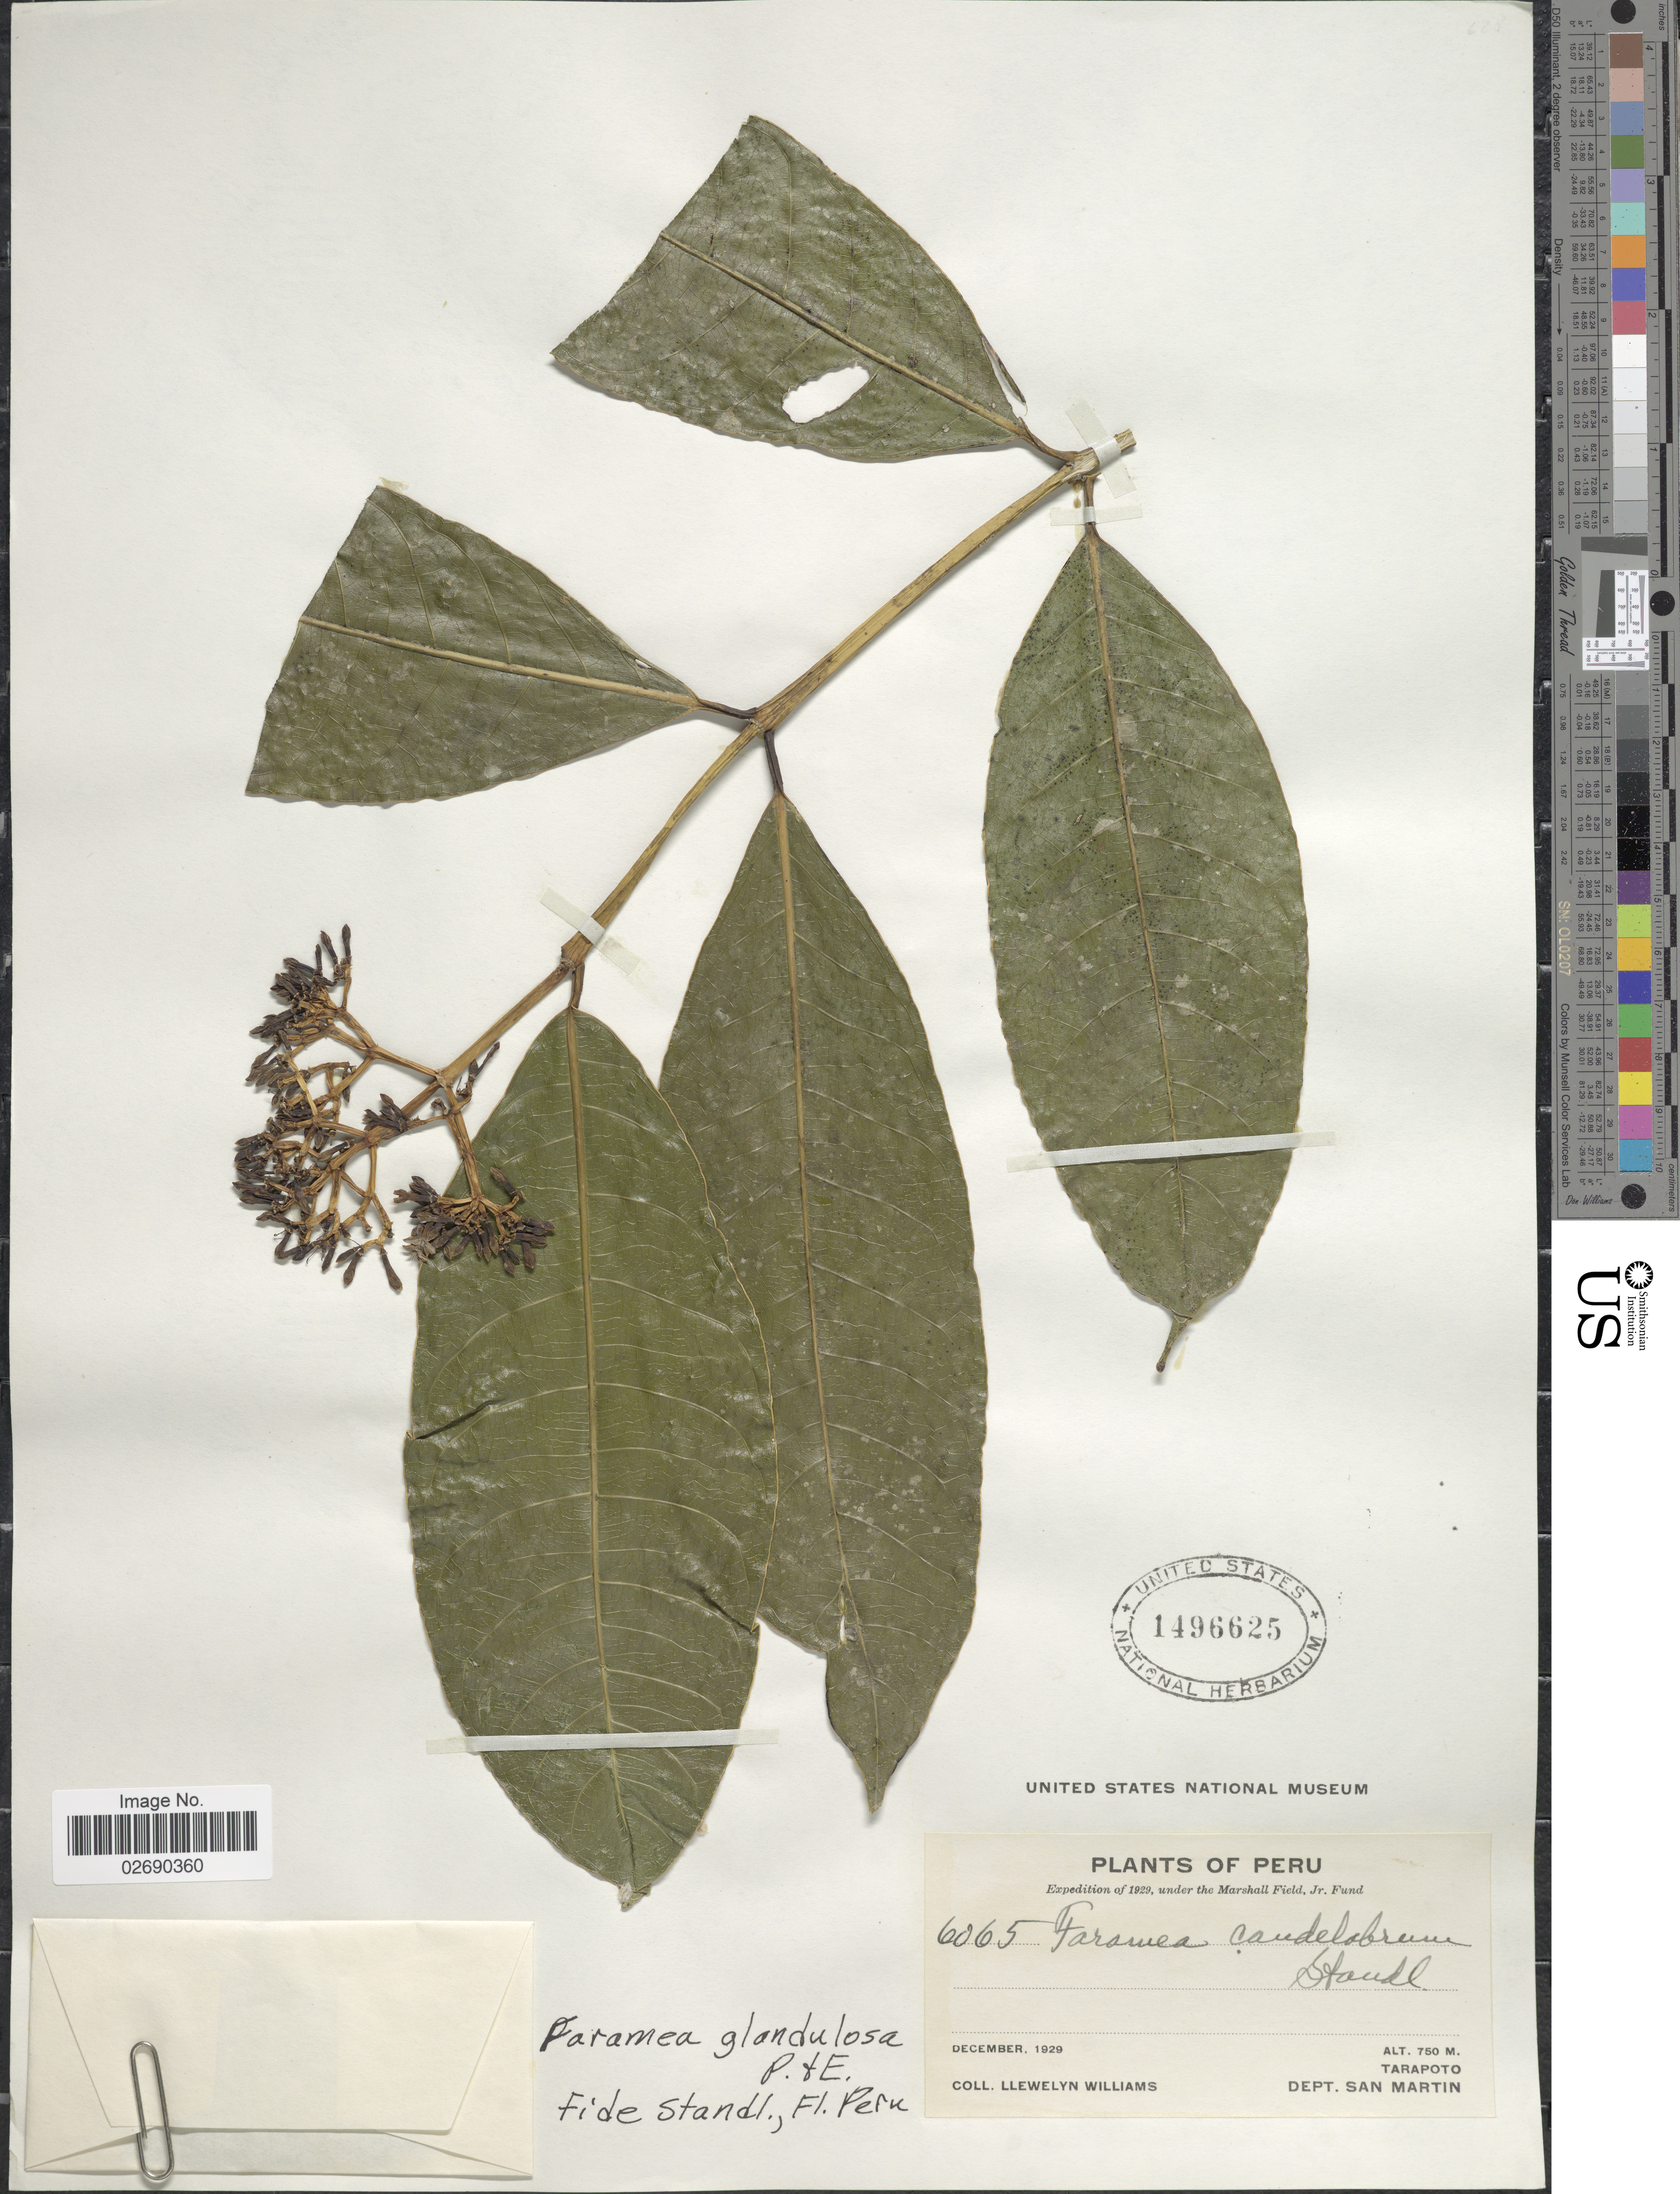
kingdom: Plantae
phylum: Tracheophyta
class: Magnoliopsida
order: Gentianales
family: Rubiaceae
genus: Faramea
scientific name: Faramea glandulosa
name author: Poepp.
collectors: Ll. Williams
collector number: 6065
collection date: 1929-12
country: Peru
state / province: San Martín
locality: Tarapoto, Dept. San Martin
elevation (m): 750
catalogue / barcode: US 1496625